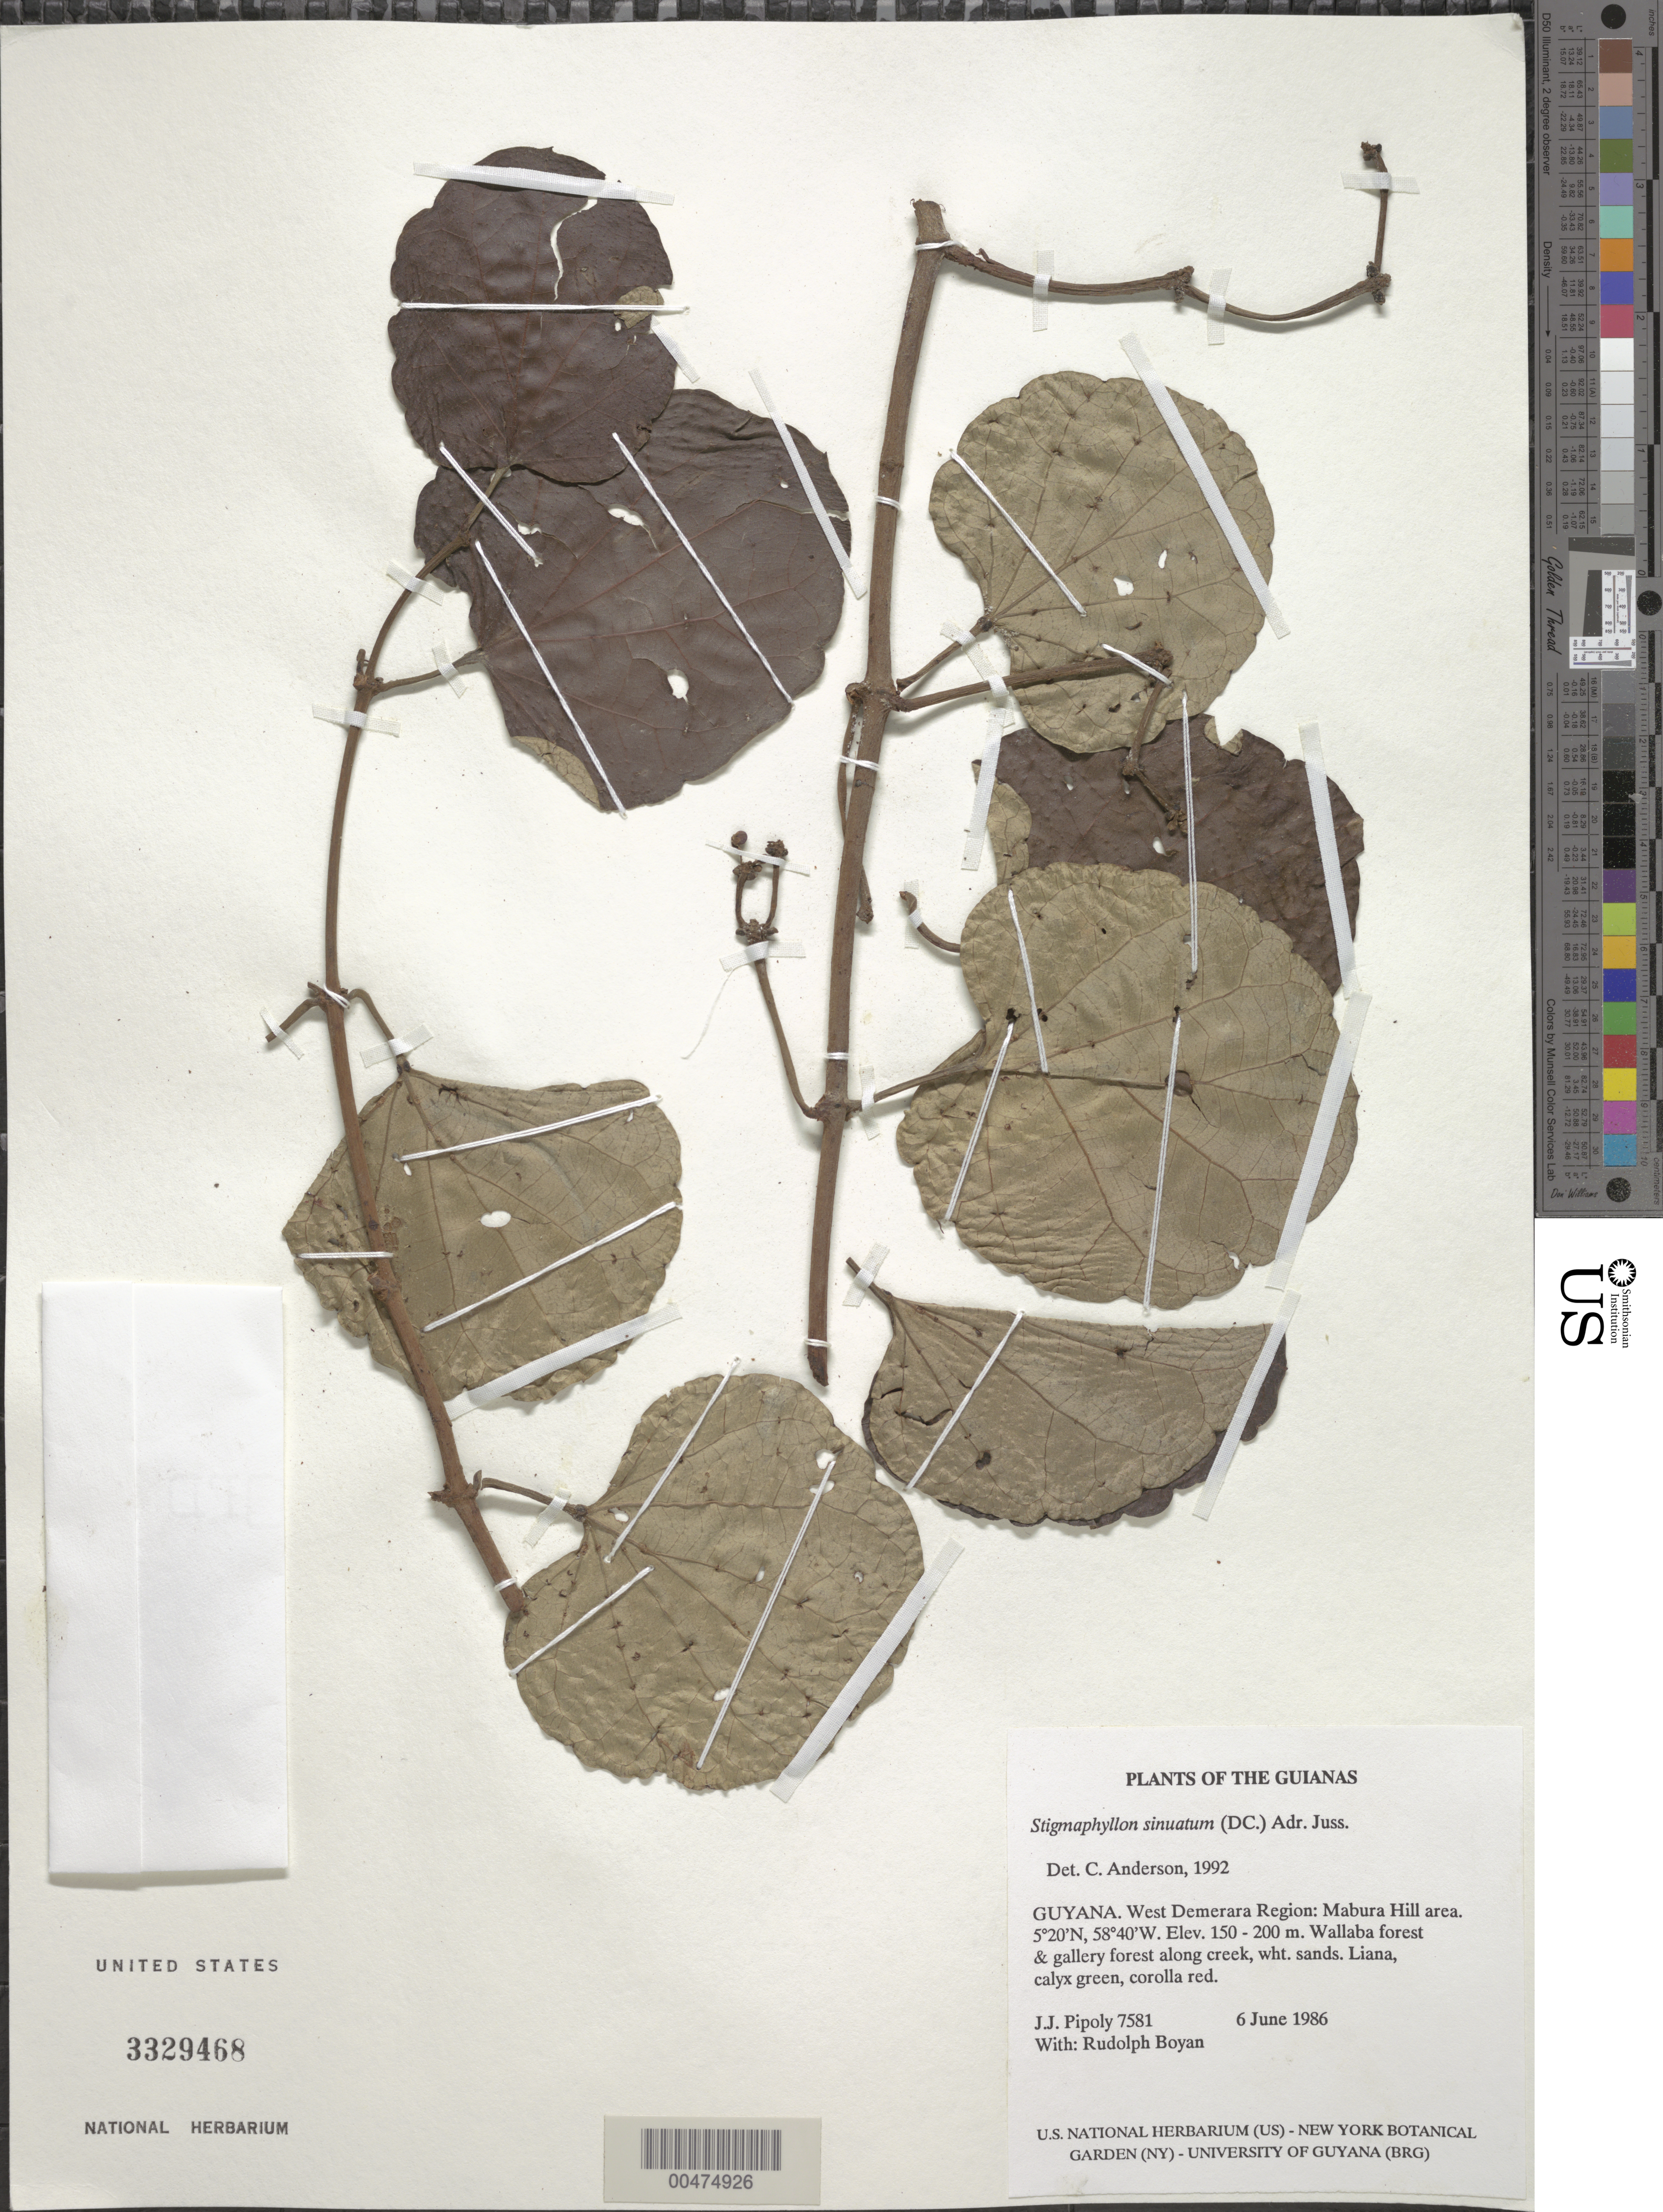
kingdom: Plantae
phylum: Tracheophyta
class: Magnoliopsida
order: Malpighiales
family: Malpighiaceae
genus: Stigmaphyllon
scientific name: Stigmaphyllon sinuatum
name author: (DC.) A. Juss.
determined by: Anderson, C.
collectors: J. J. Pipoly & R. Boyan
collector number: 7581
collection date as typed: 6 June 1986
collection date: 1986-06-06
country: Guyana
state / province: U. Demerara-Berbice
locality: Mabura Hill area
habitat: Wallaba forest & gallery forest along creek, white sands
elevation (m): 150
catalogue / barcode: US 3329468